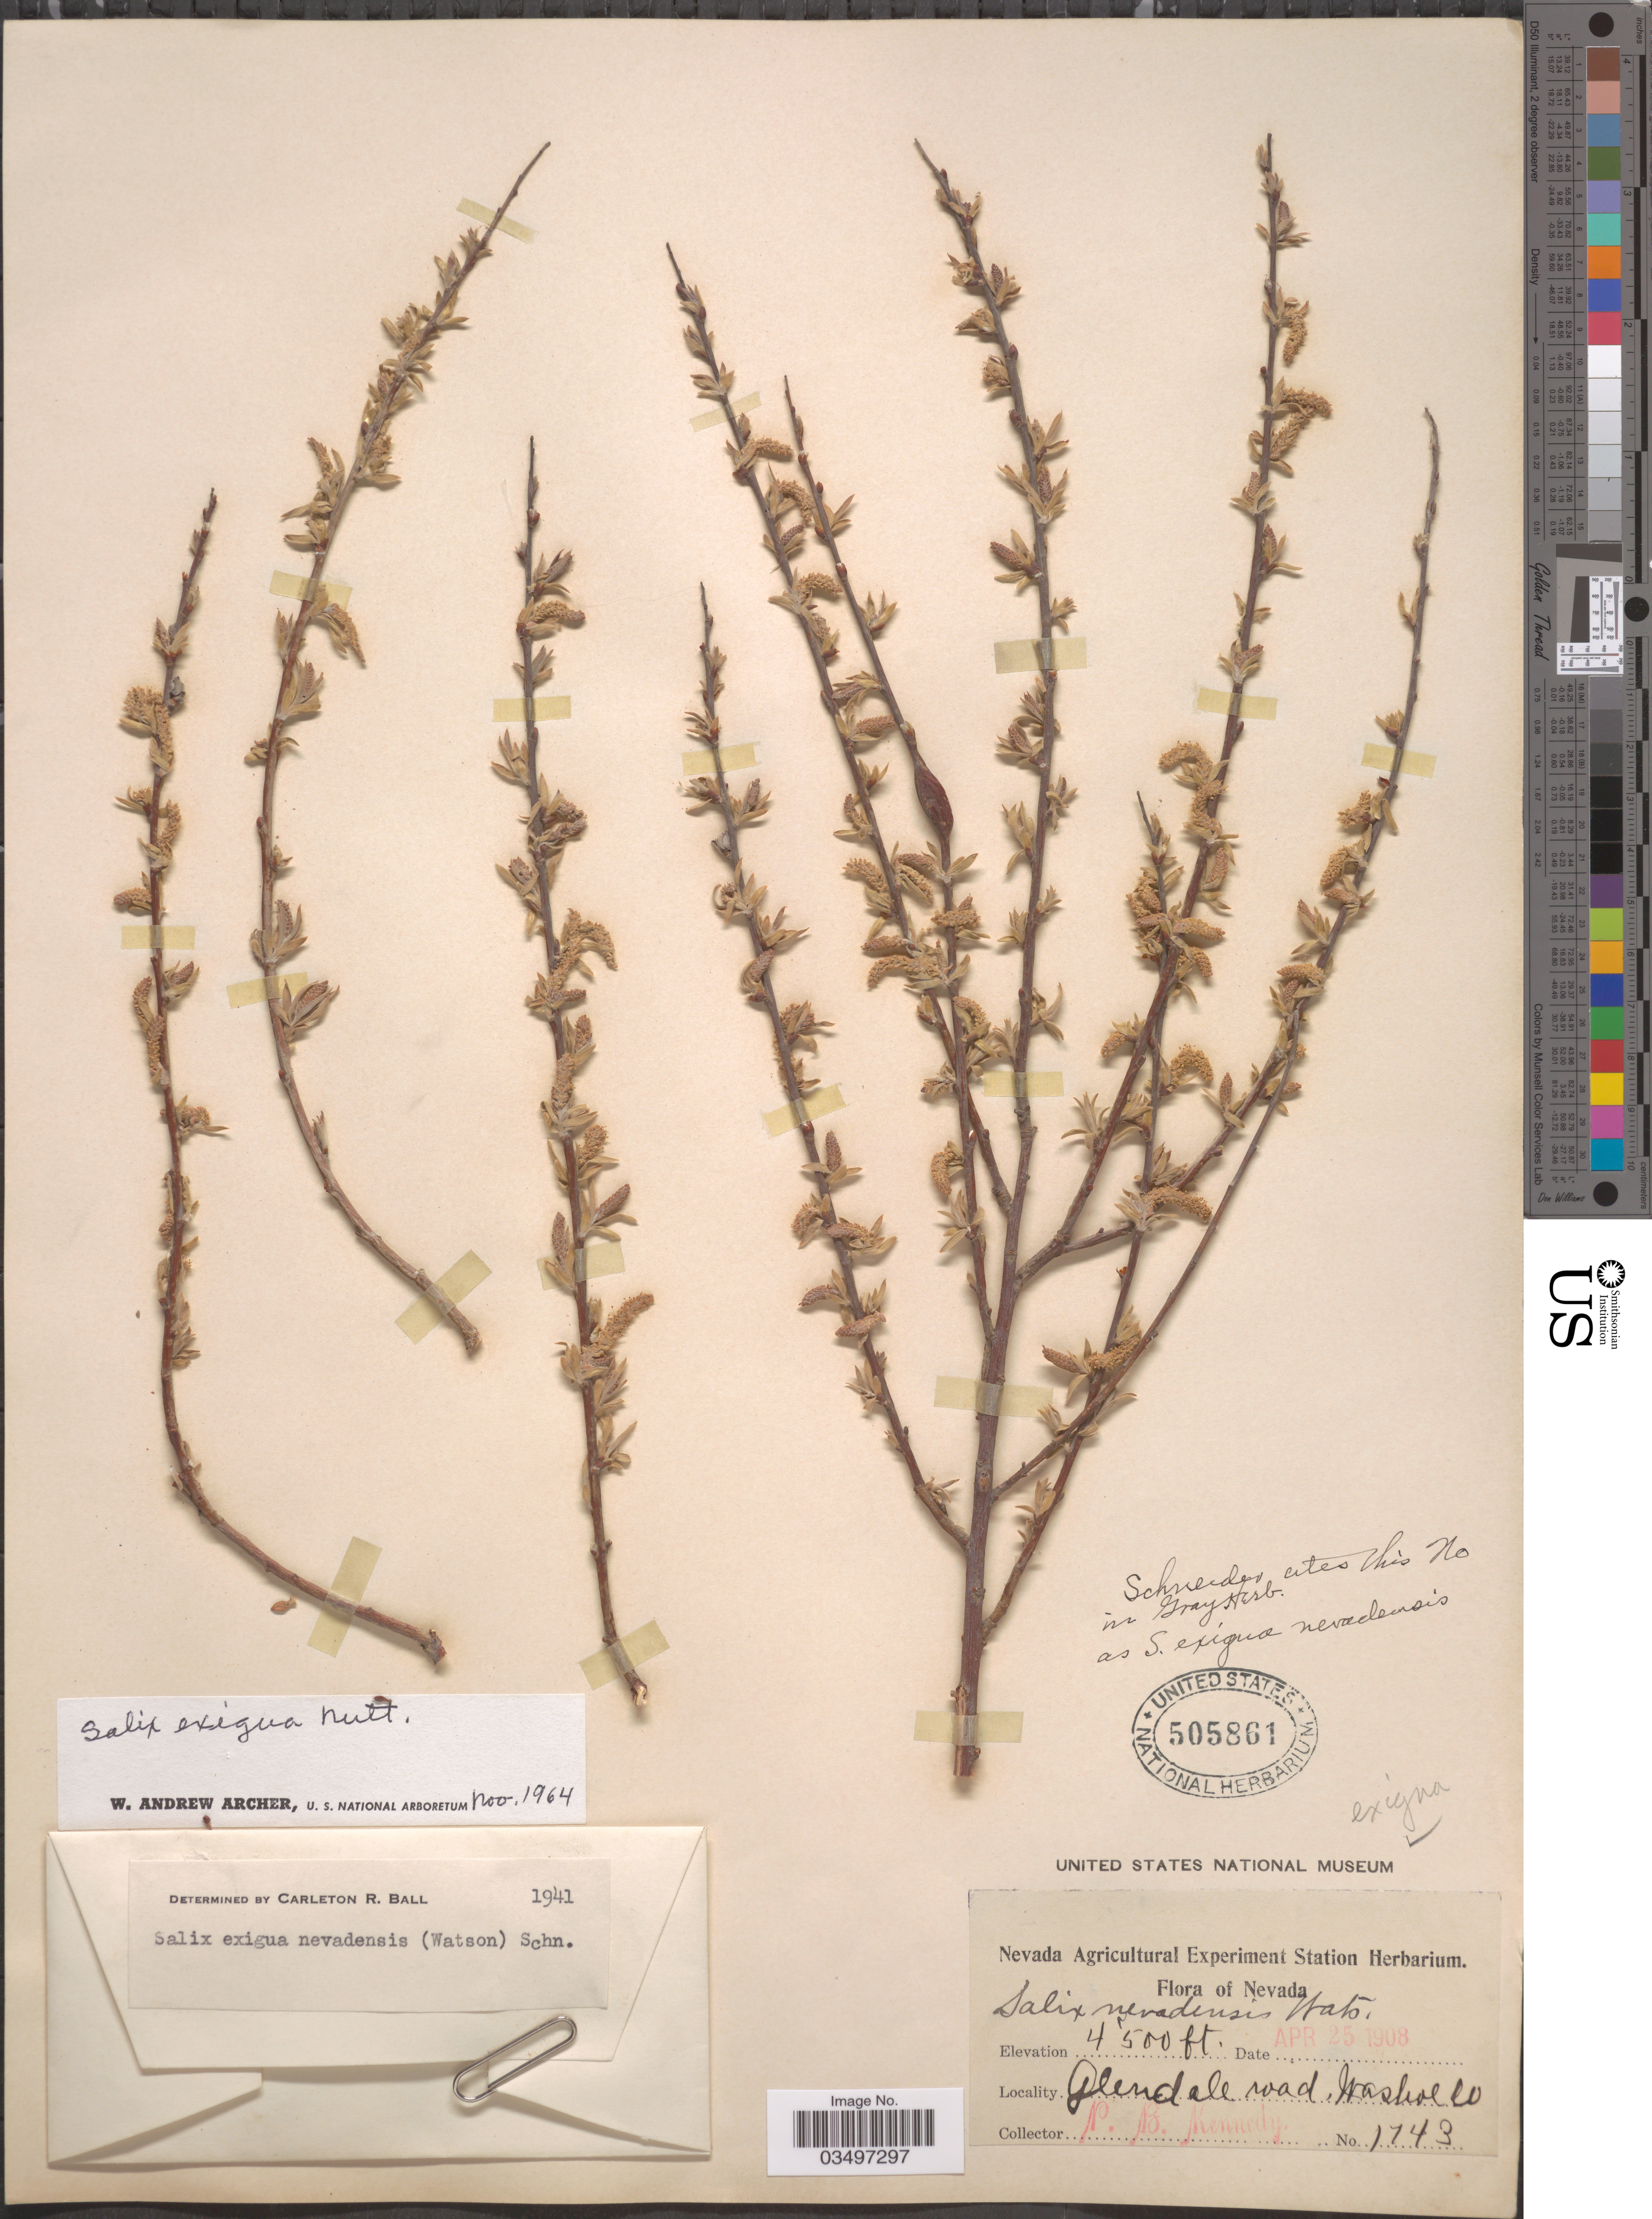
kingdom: Plantae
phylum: Tracheophyta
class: Magnoliopsida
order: Malpighiales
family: Salicaceae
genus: Salix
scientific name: Salix exigua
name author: Nutt.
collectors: P. B. Kennedy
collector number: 1743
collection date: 1908-04-25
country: United States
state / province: Nevada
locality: Glendale wad, Washoe Co.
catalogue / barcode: US 505861